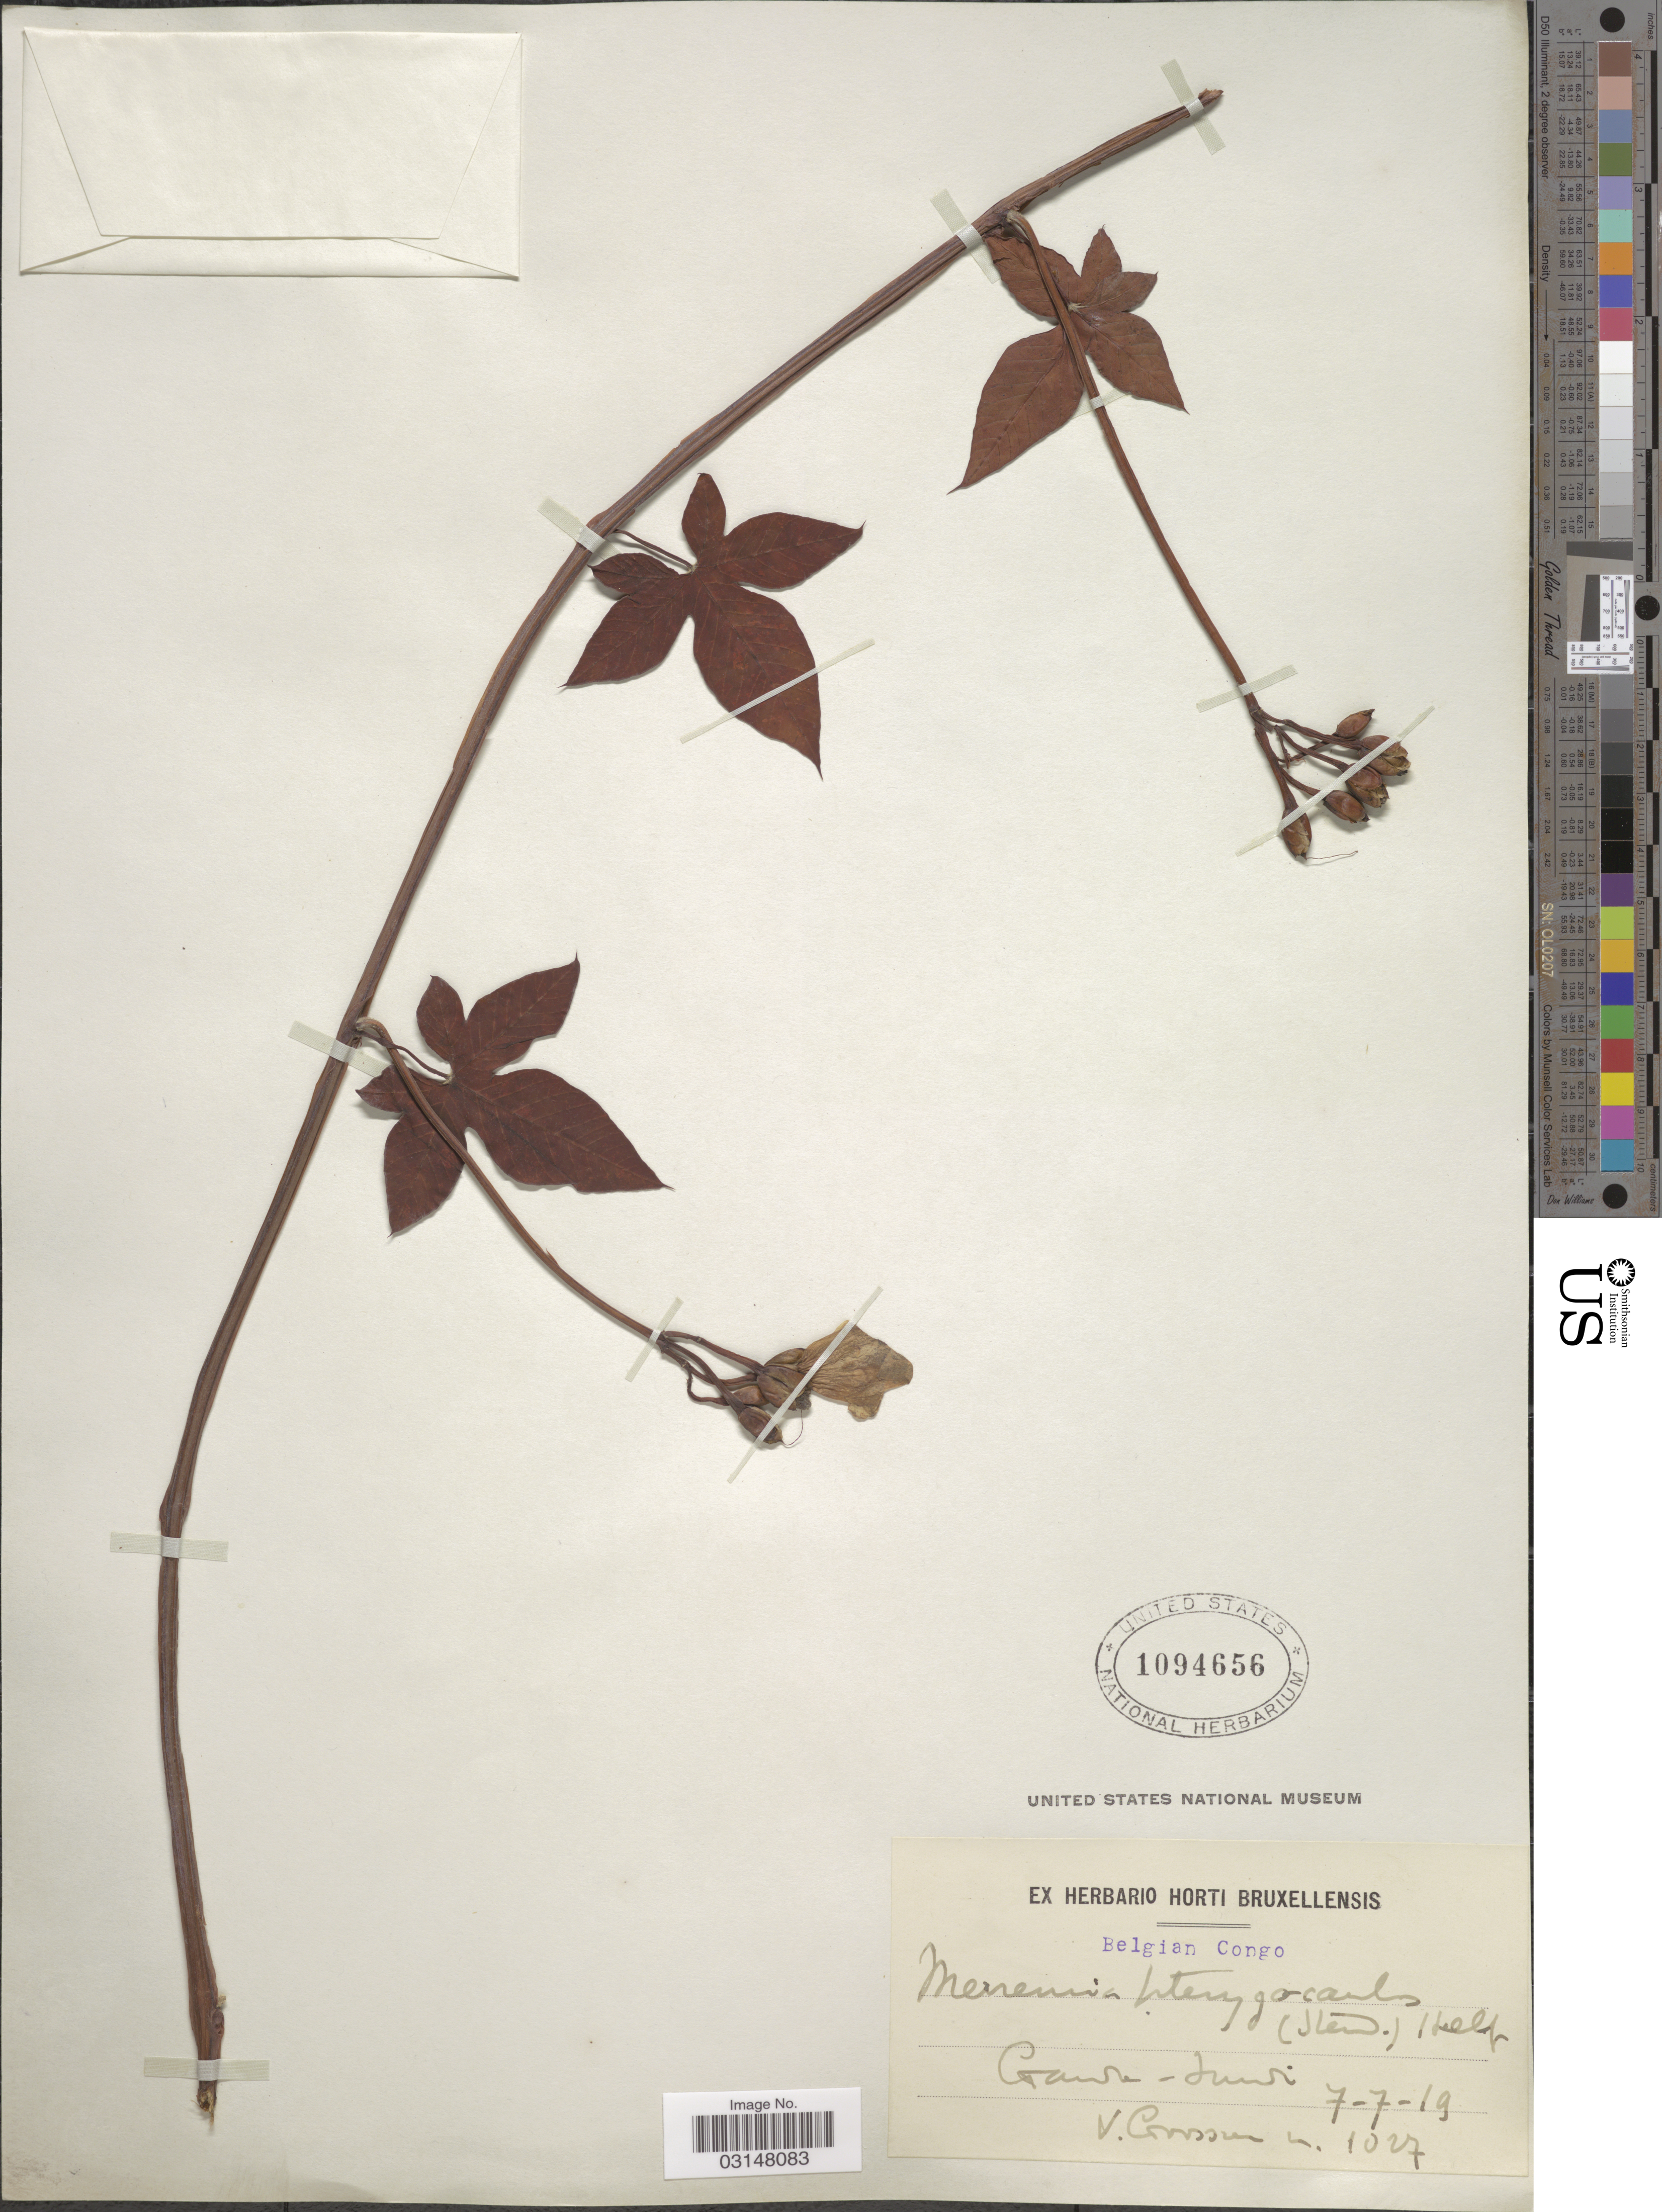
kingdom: Plantae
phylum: Tracheophyta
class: Magnoliopsida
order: Solanales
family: Convolvulaceae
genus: Merremia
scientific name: Merremia pterygocaulos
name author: (Choisy) Hallier f.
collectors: V. Goossens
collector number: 1027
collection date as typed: Transcribed d/m/y: 7/7/19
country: Congo, Democratic Republic of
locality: Belgian Congo. Gandu-Jundi [interpreted].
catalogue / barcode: US 1094656